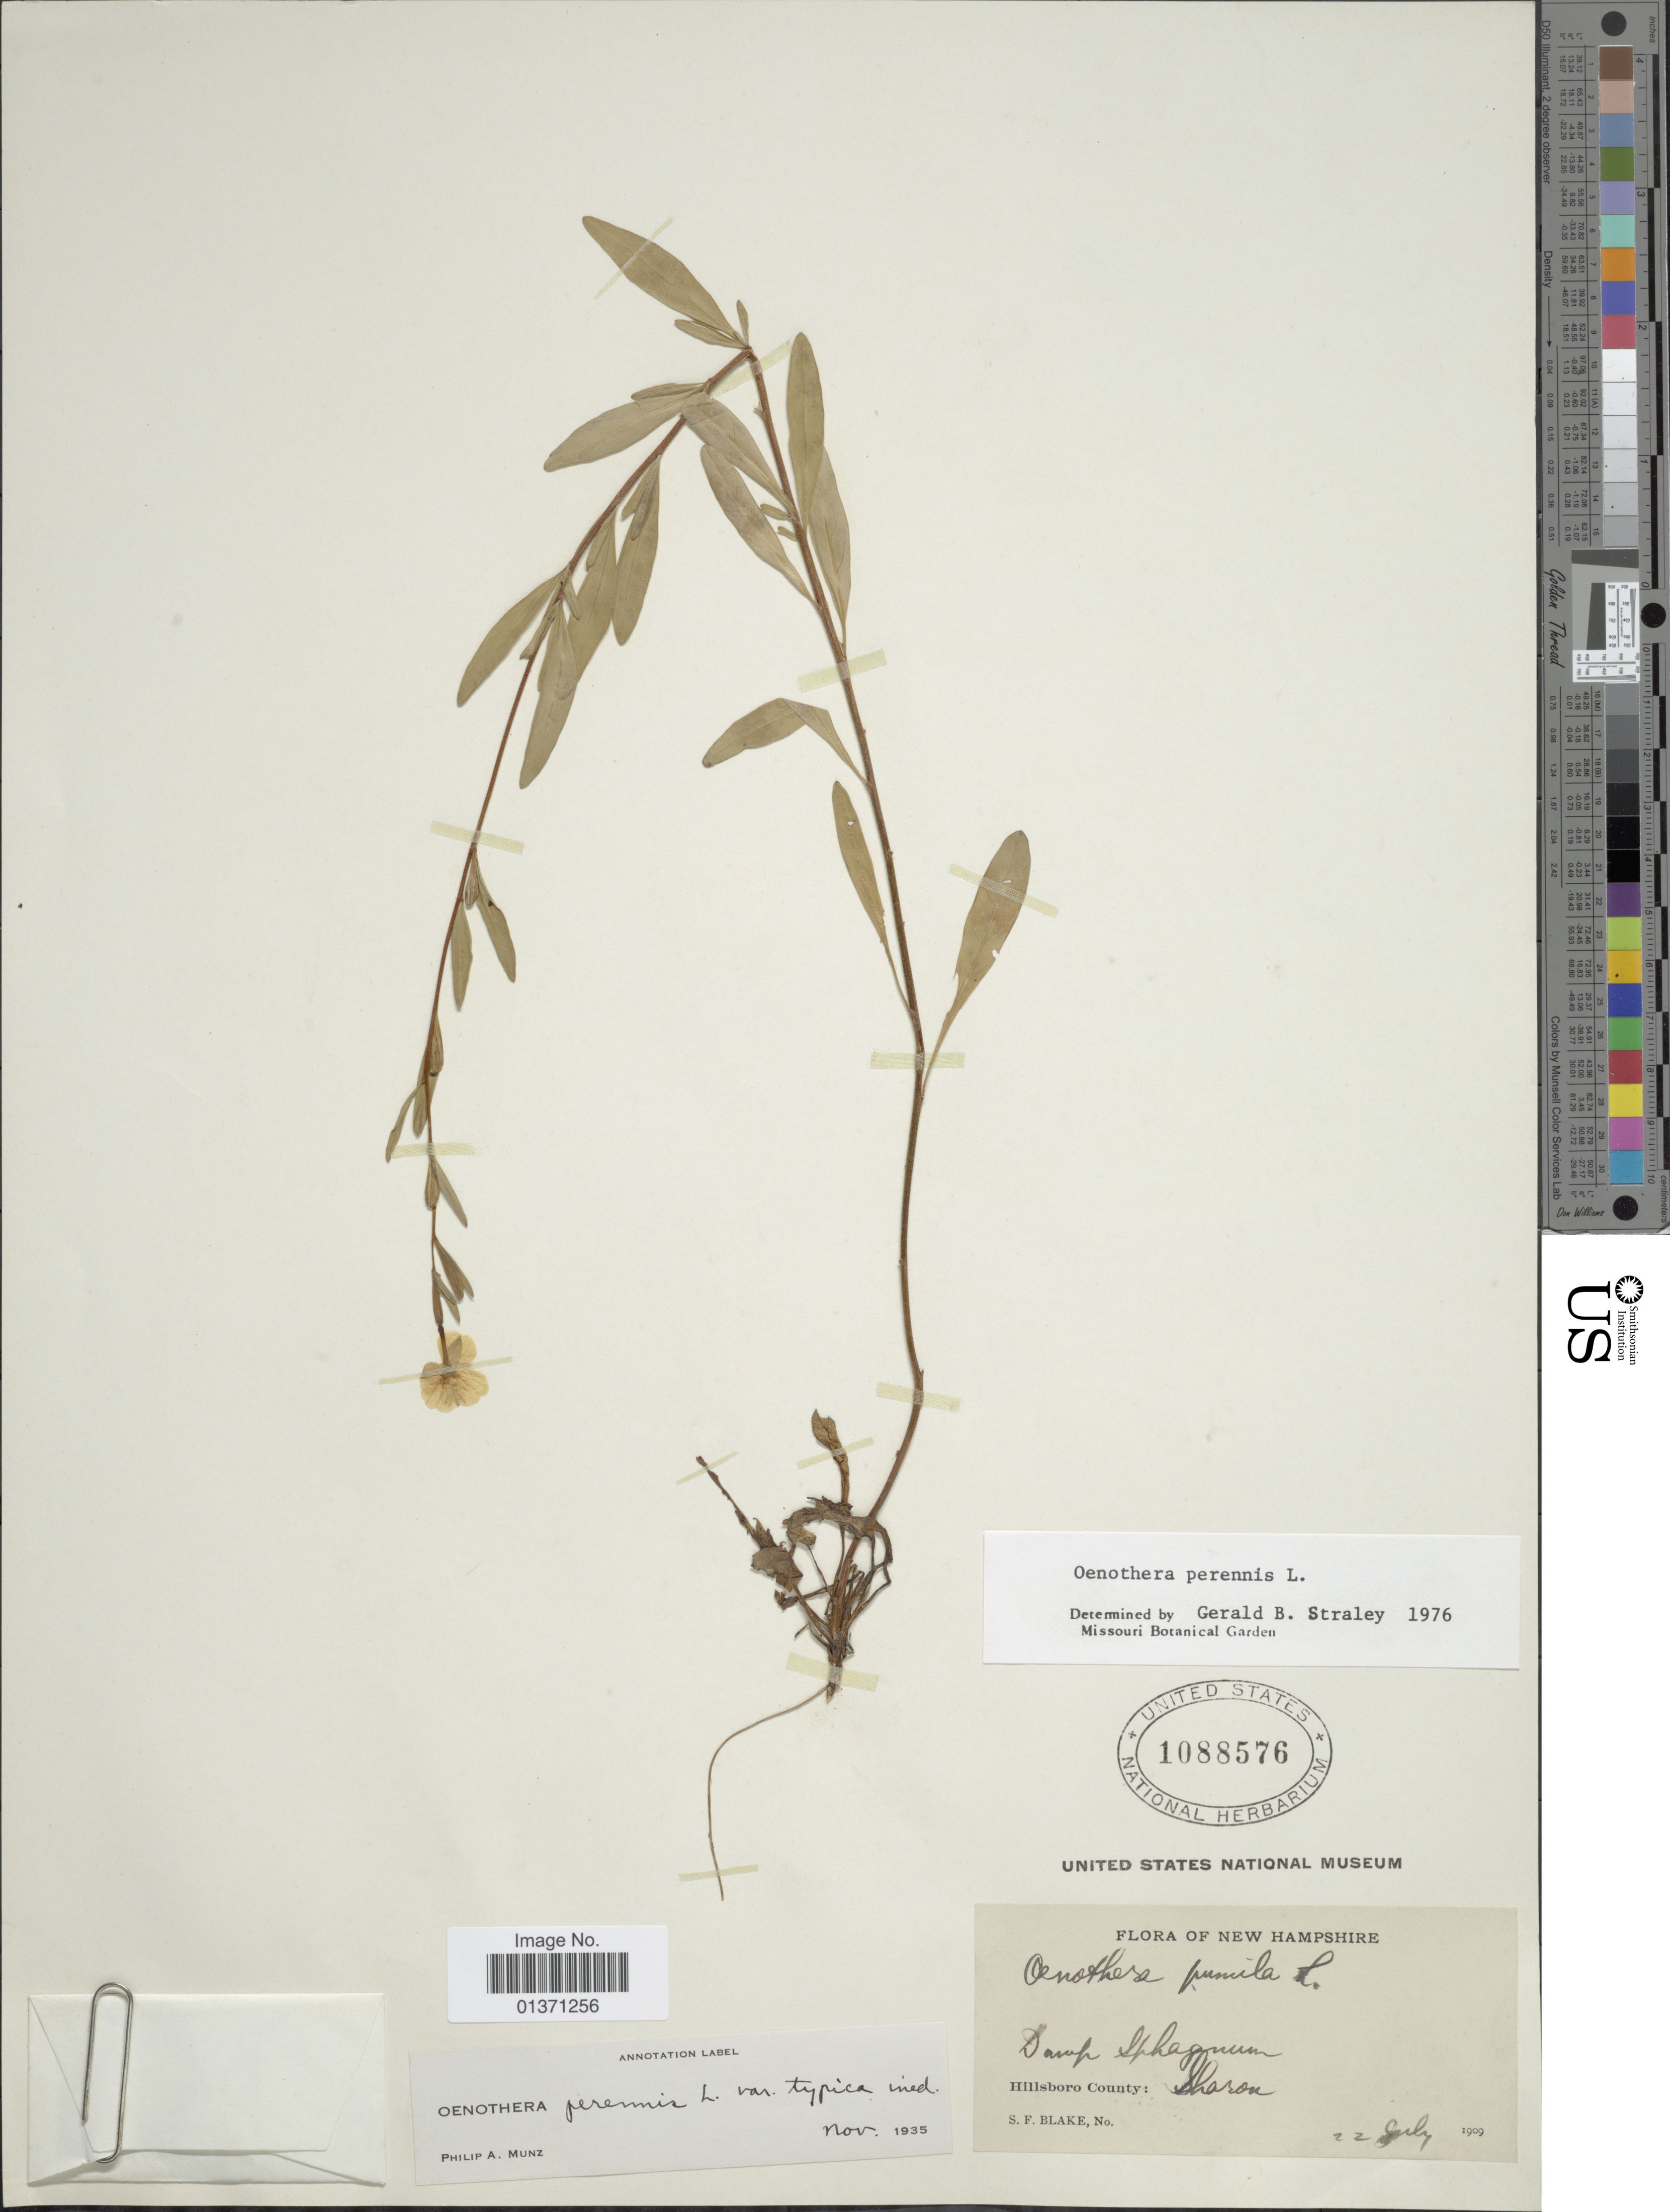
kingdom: Plantae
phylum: Tracheophyta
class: Magnoliopsida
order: Myrtales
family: Onagraceae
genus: Oenothera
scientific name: Oenothera perennis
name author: L.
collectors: S. Blake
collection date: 1909-07-22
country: United States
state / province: New Hampshire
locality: Damp Sphagnum, Hillsboro County: Sharon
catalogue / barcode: US 1088576